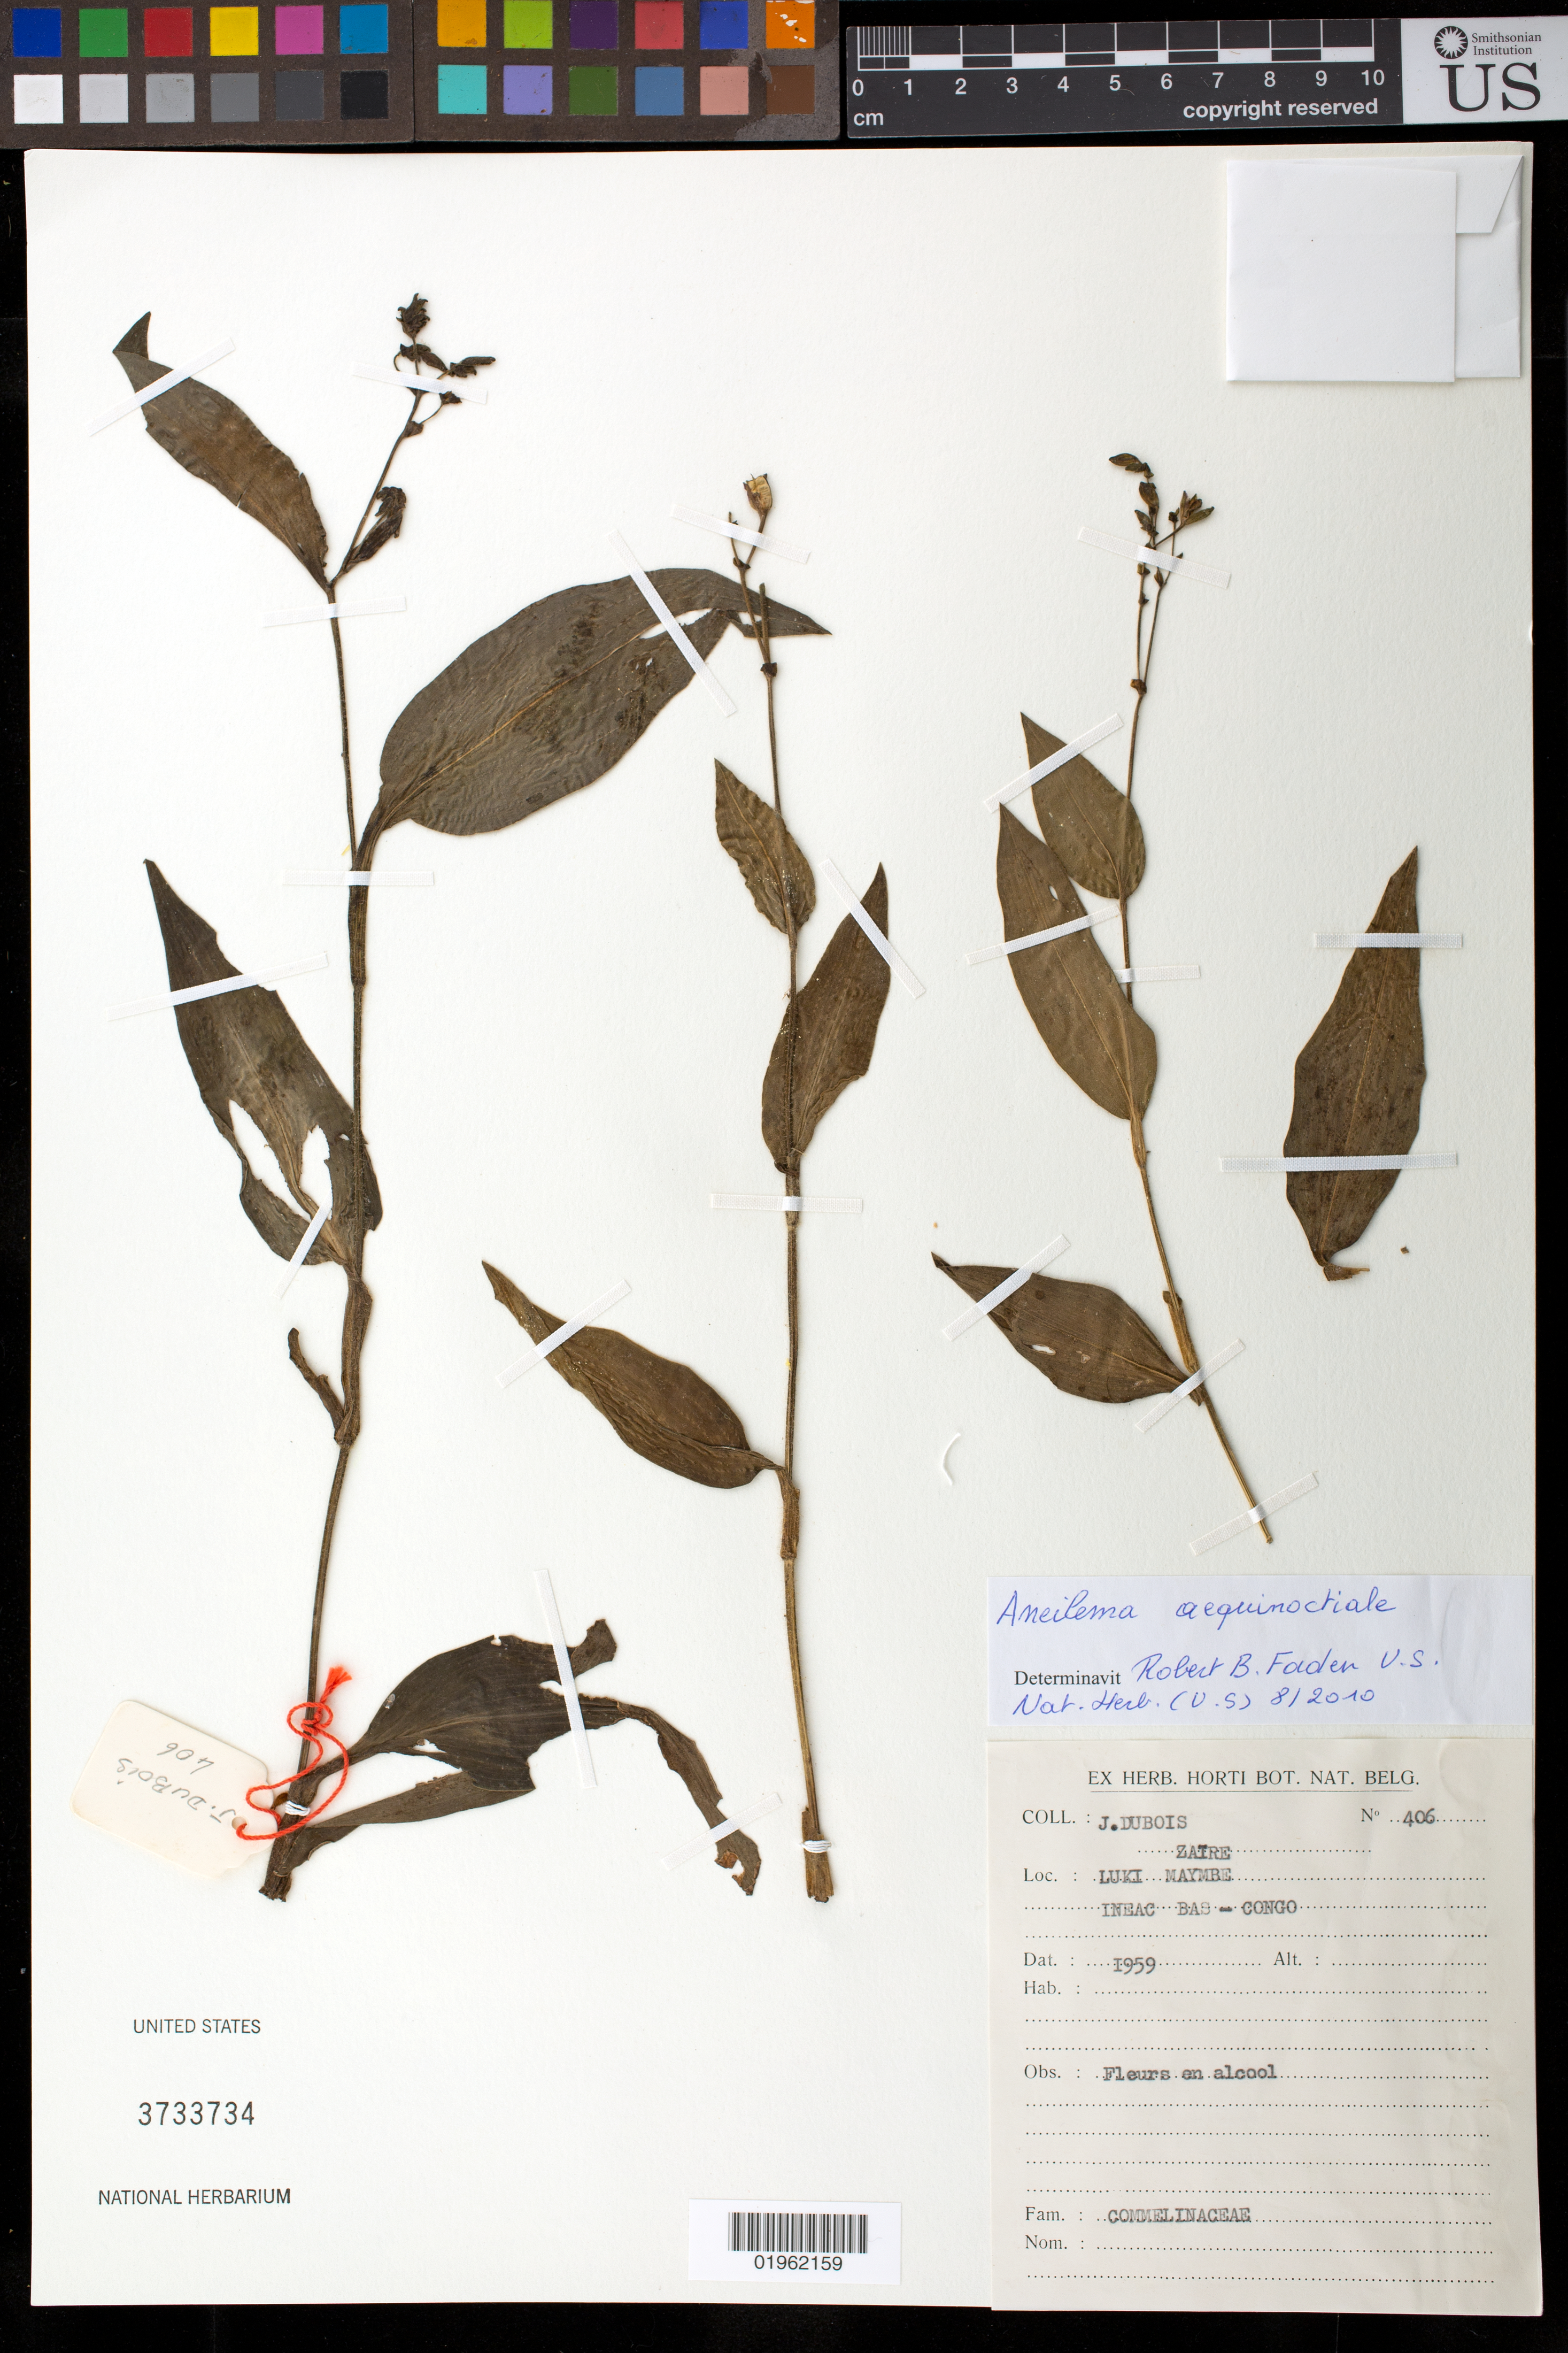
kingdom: Plantae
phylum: Tracheophyta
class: Liliopsida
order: Commelinales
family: Commelinaceae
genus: Aneilema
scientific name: Aneilema aequinoctiale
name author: (P. Beauv.) Loudon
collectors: J. Dubois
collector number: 9488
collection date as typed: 1959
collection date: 1959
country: Congo, Democratic Republic of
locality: Luki Mayumbe Ineac Bas-Congo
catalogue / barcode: US 3733734